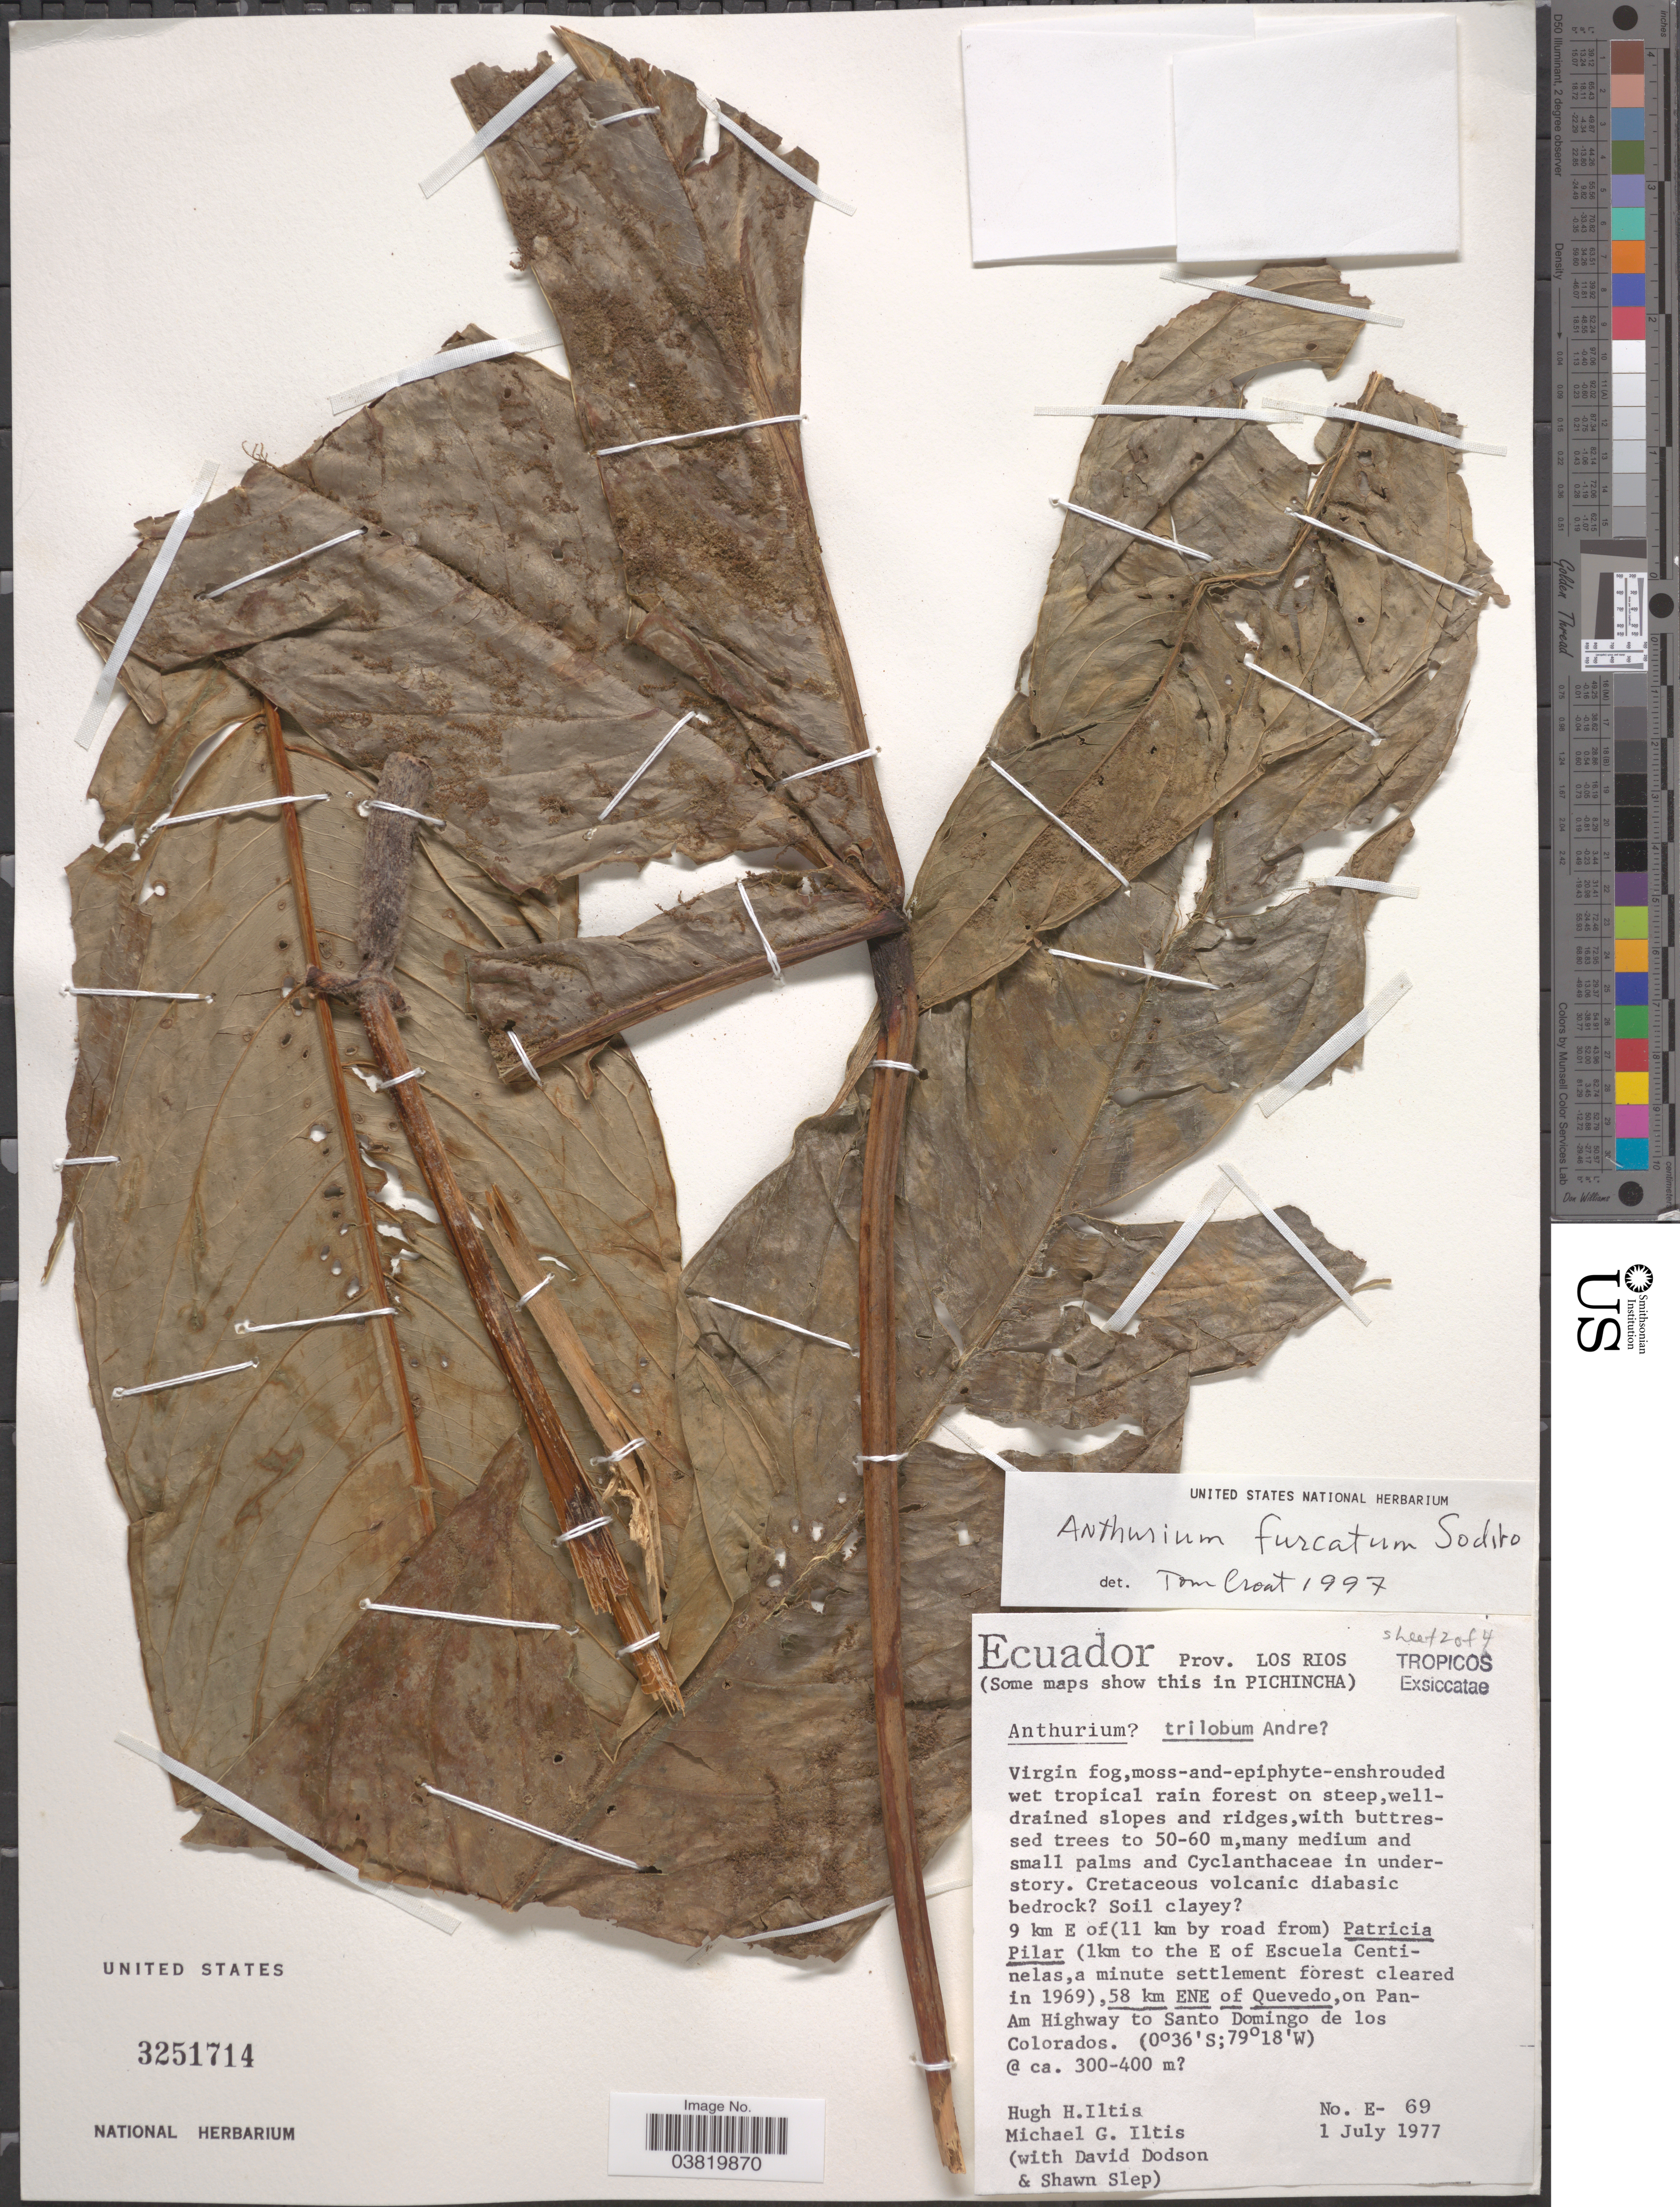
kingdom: Plantae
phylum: Tracheophyta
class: Liliopsida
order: Alismatales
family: Araceae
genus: Anthurium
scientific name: Anthurium furcatum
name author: Sodiro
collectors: H. Iltis, M. G. Iltis, D. Dodson & S. Slep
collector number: E-69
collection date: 1977-07-01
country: Ecuador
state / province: Los Ríos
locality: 9 km E of (11 km by road from) (1km to the E of Escuela Centinelas, a minute settlement forest cleared in 1969), 58 km ENE of Quevedo, on Pan-Am Highway to Santo Domingo de los Colorados.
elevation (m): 300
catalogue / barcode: US 3251714